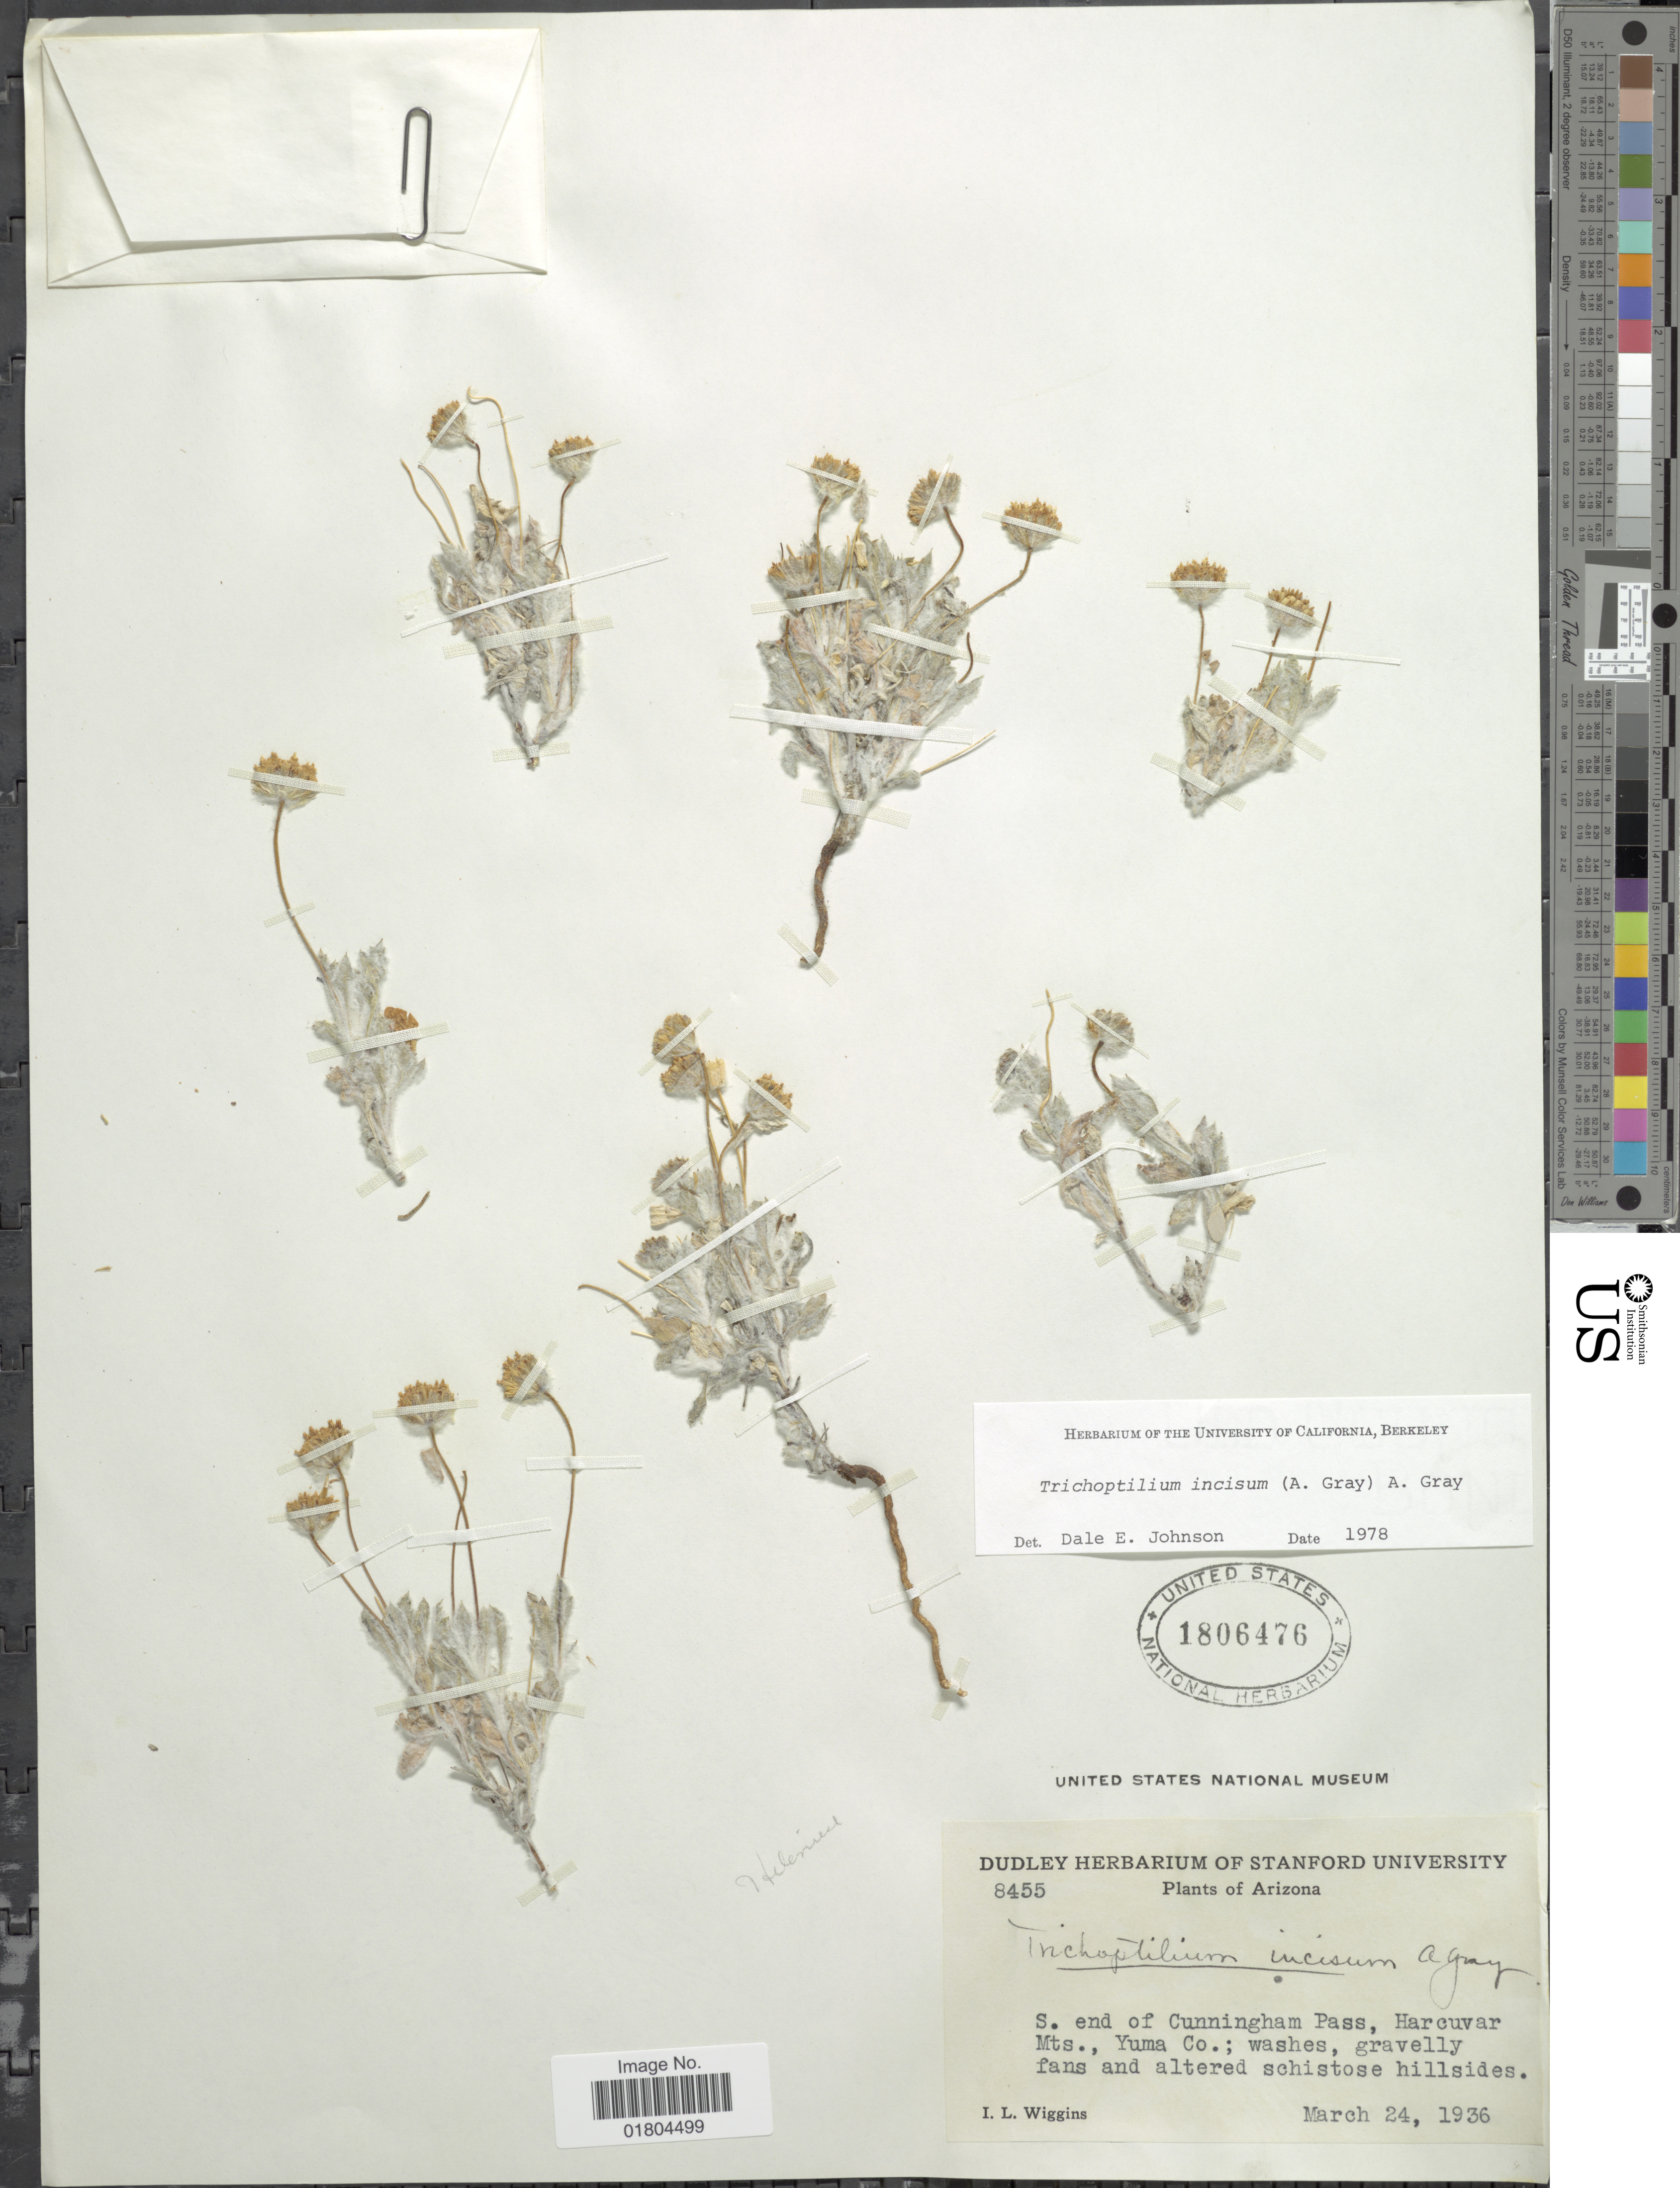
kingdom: Plantae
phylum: Tracheophyta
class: Magnoliopsida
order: Asterales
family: Asteraceae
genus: Trichoptilium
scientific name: Trichoptilium incisum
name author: (A. Gray) A. Gray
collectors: I. L. Wiggins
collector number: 8455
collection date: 1936-03-24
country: United States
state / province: Arizona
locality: S. end of Cunningham Pass, Harcuvar Mts., Yuma Co.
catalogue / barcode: US 1806476